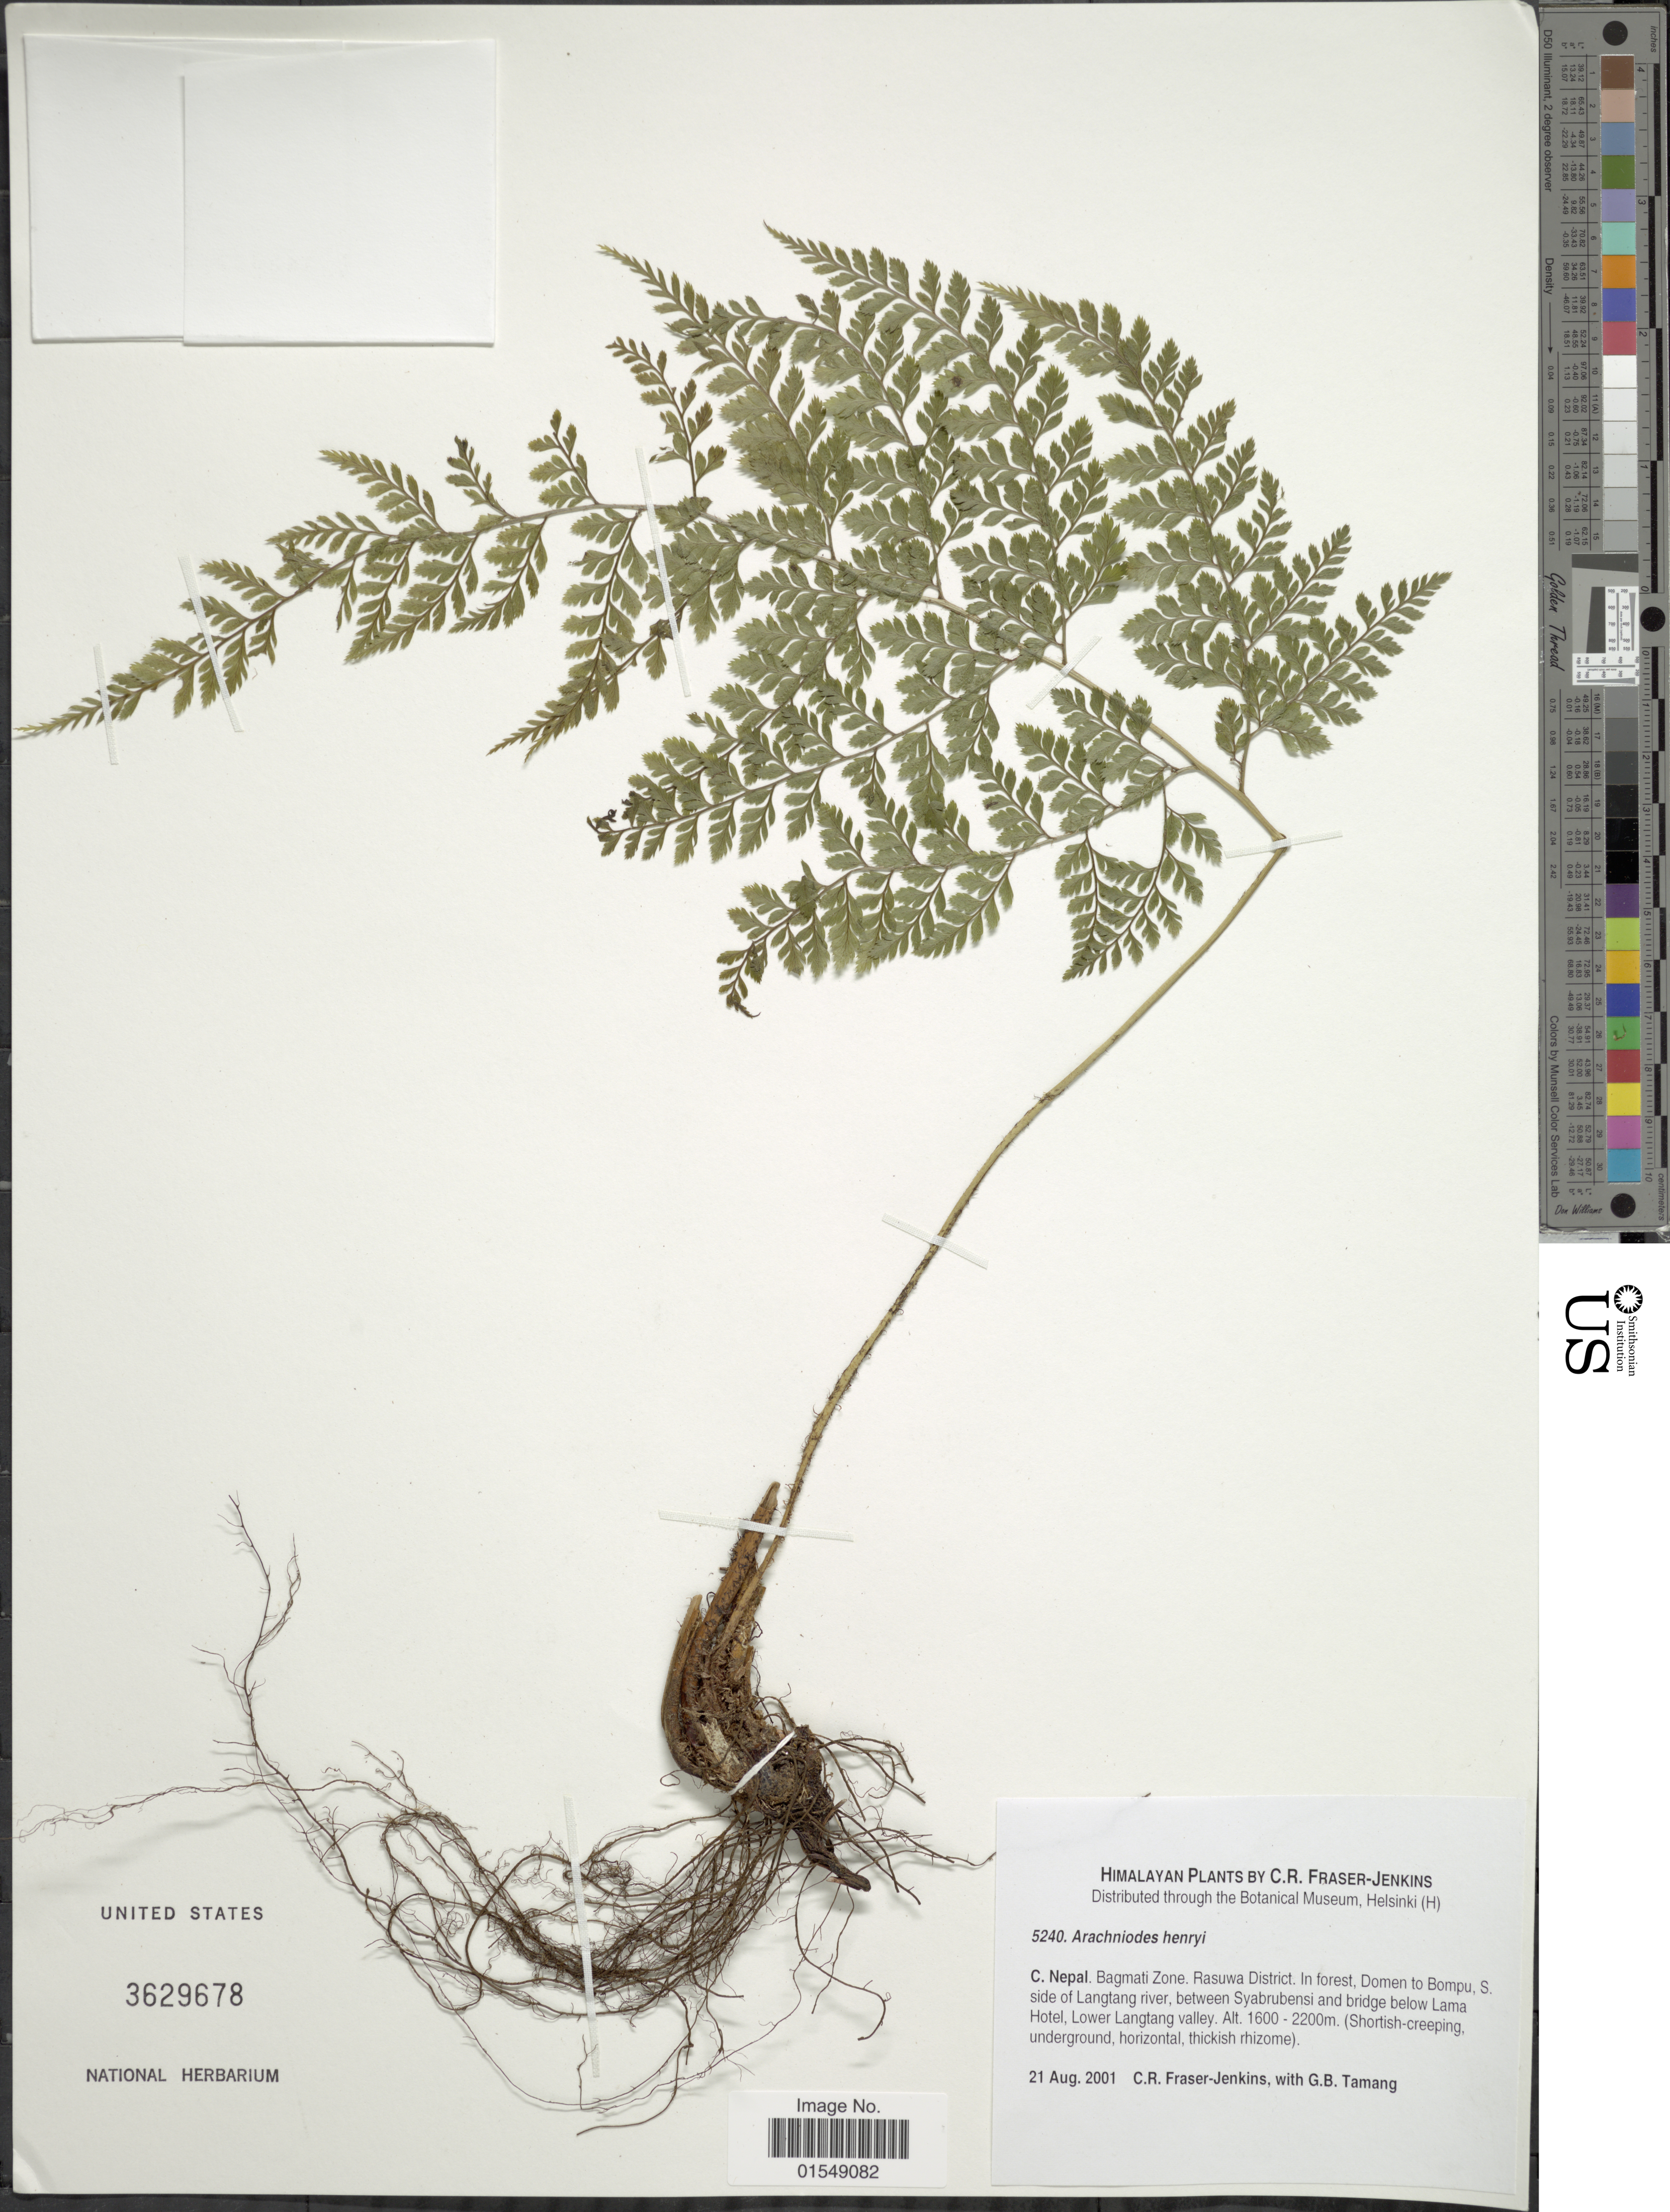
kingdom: Plantae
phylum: Tracheophyta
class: Polypodiopsida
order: Polypodiales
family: Dryopteridaceae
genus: Arachniodes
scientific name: Arachniodes henryi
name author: (Christ) Ching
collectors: C. R. Fraser-Jenkins & G. Tamang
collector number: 5240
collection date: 2001-08-21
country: Nepal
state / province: Bagmati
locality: Himalaya, C. Nepal, Bagmati Zone, Rasuwa District, in forest, Domen to Bompu, S. side of Langtang river, between Syabrubensi and bridge below Lama Hotel, Lower Langtang valley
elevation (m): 1600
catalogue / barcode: US 3629678